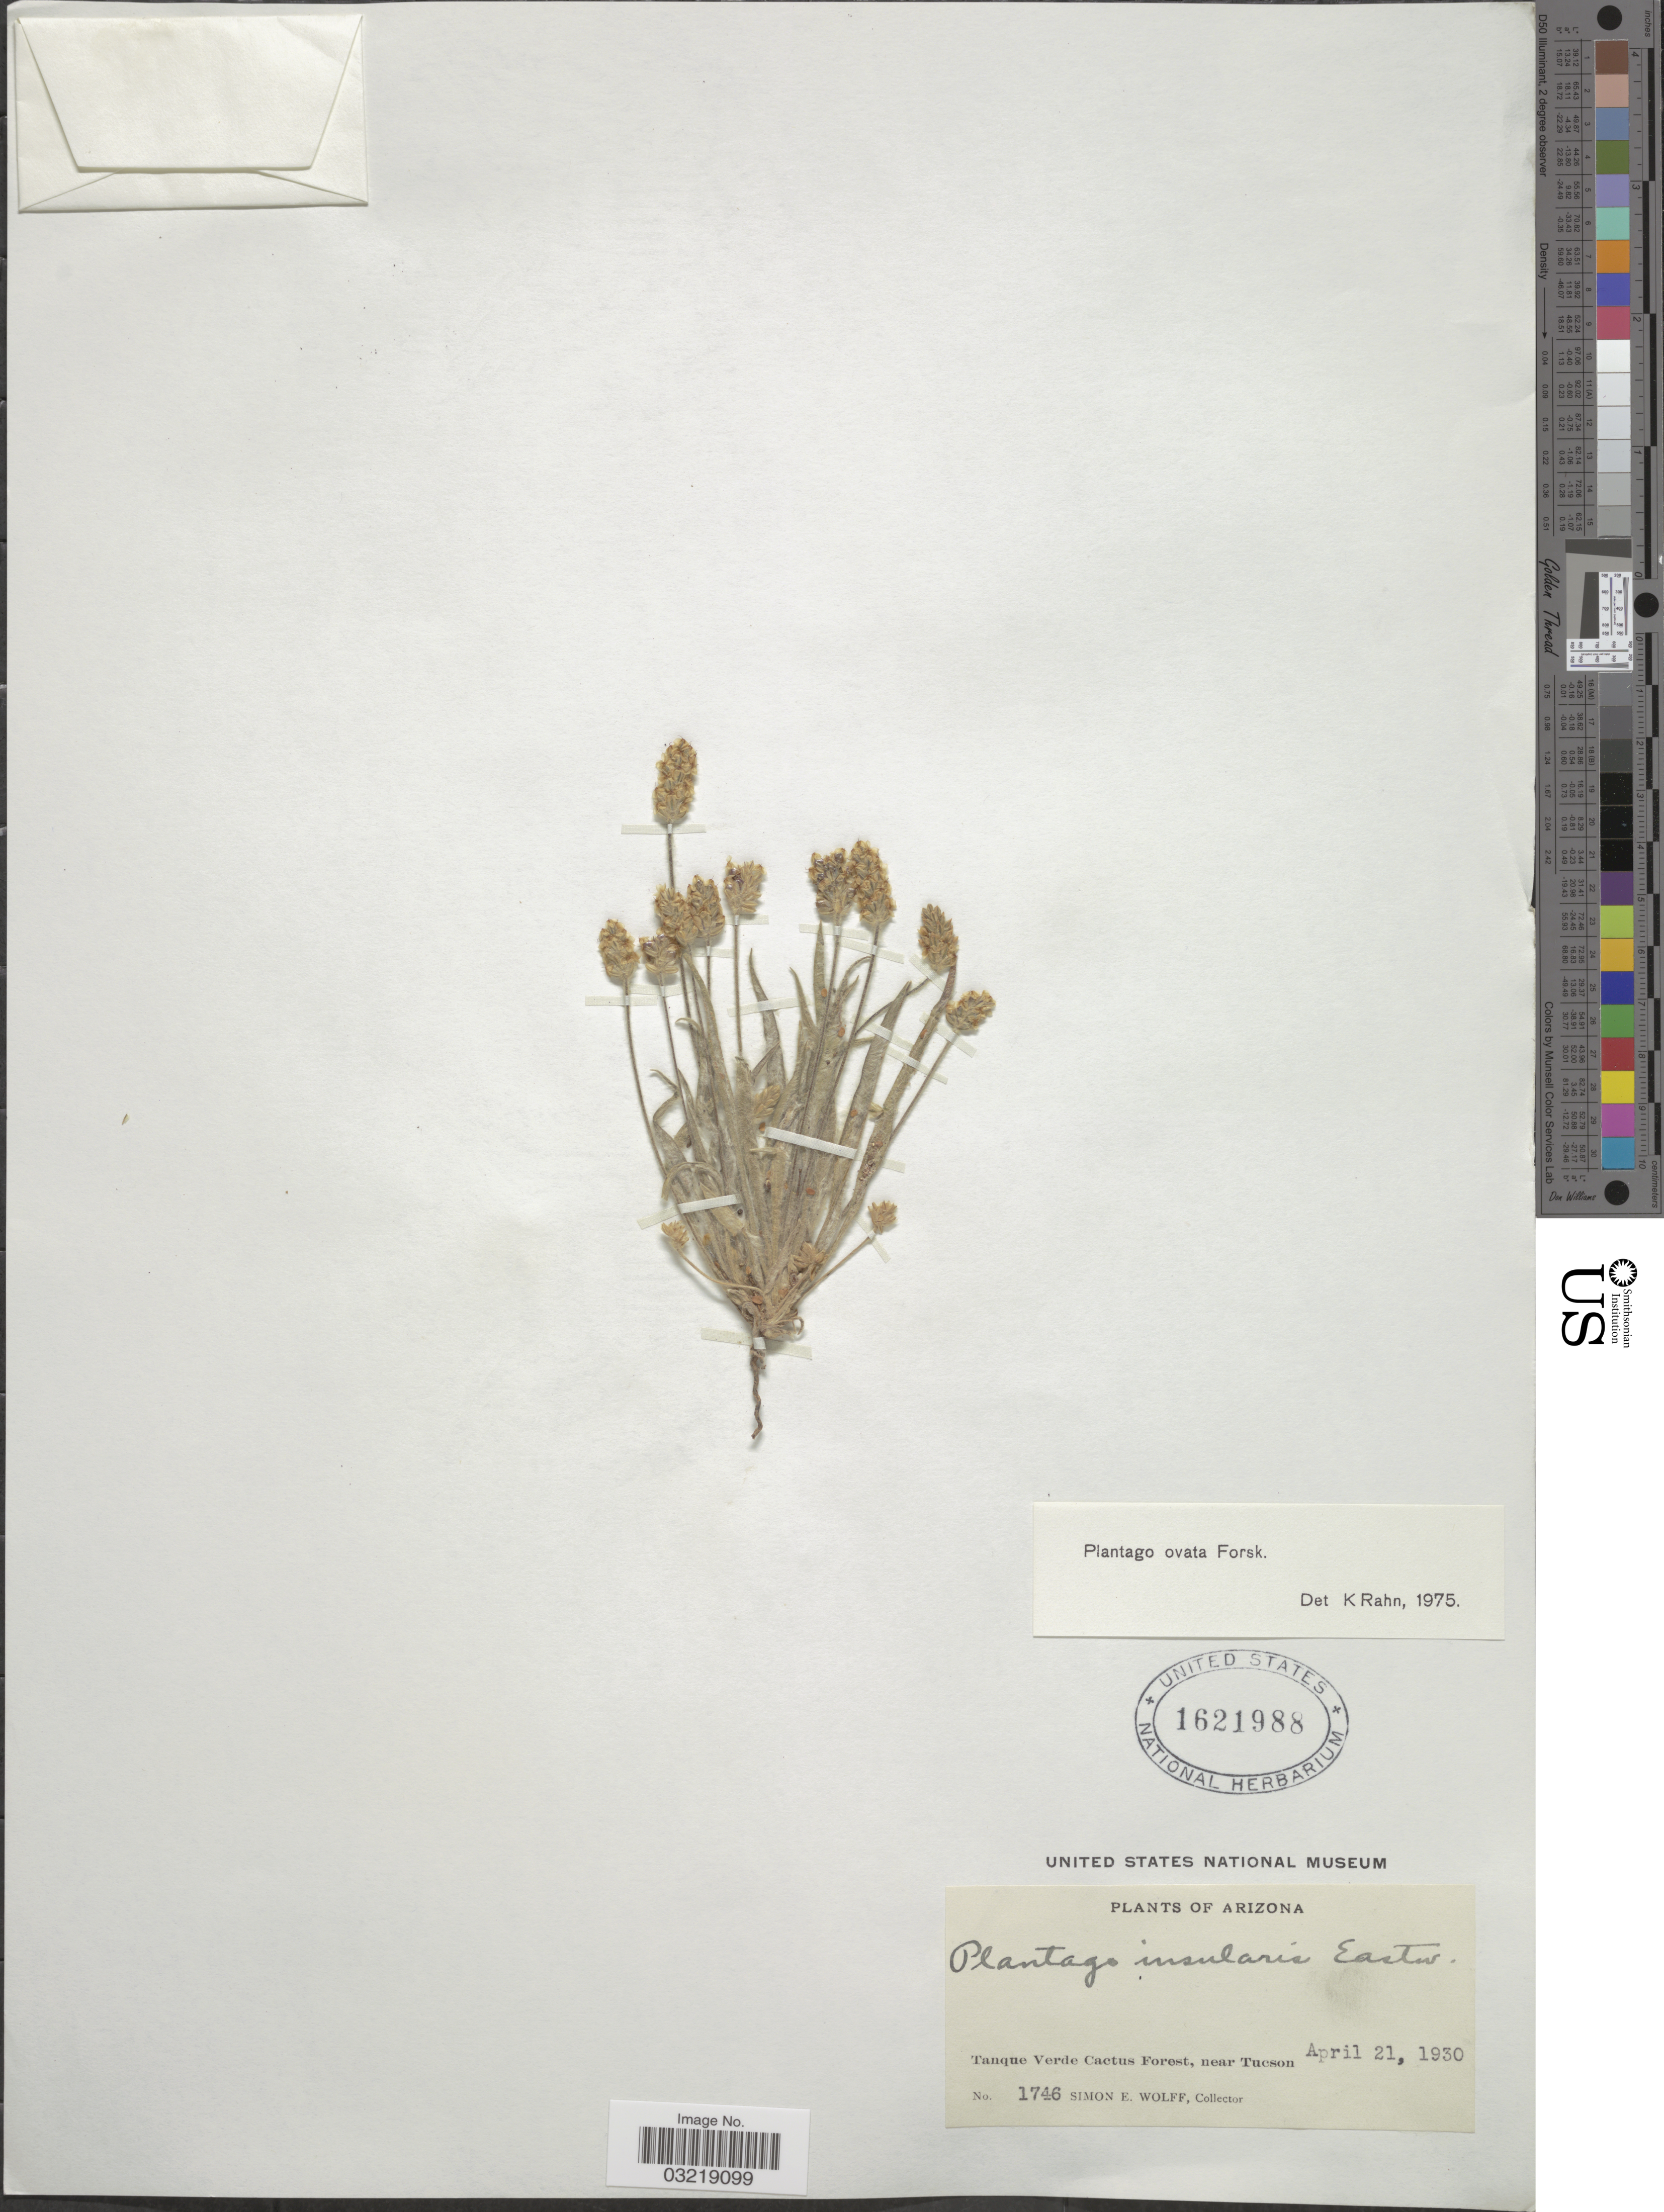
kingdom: Plantae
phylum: Tracheophyta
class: Magnoliopsida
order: Lamiales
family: Plantaginaceae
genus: Plantago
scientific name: Plantago ovata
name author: Forssk.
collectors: S. E. Wolff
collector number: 1746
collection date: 1930-04-21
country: United States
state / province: Arizona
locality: Tanque Verde Cactus Forest, near Tucson.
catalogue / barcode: US 1621988